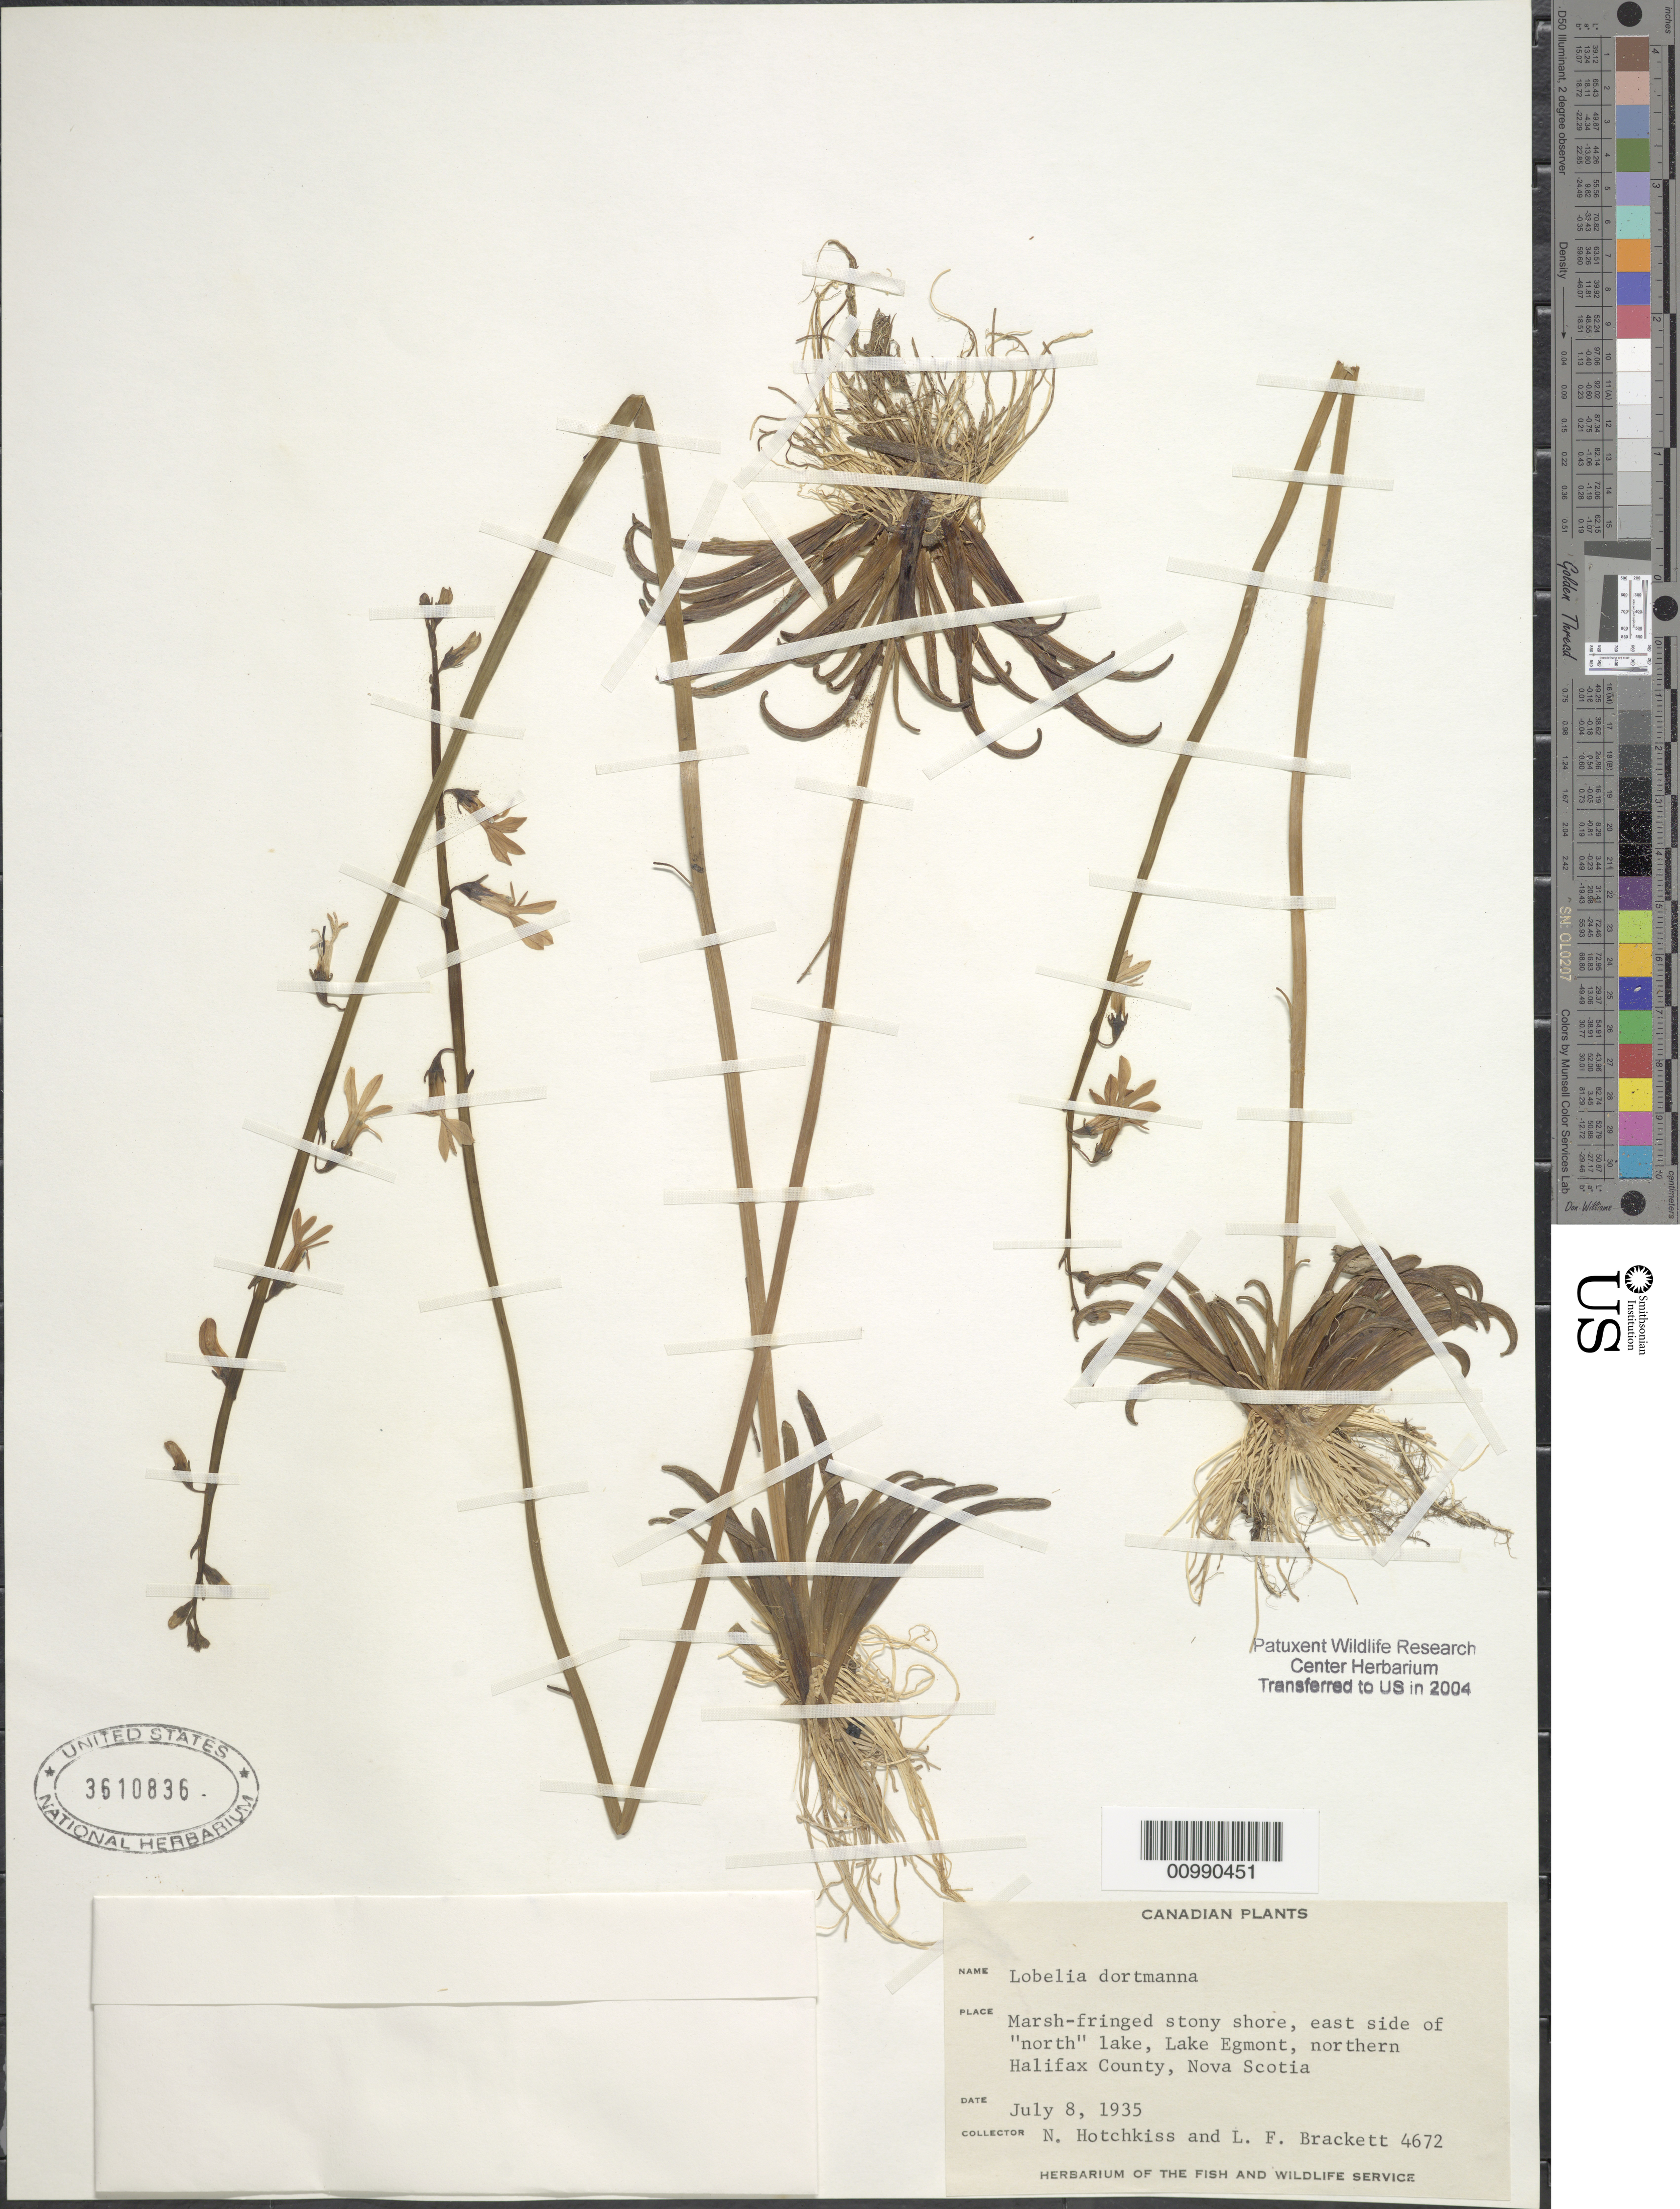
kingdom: Plantae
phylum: Tracheophyta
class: Magnoliopsida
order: Asterales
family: Campanulaceae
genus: Lobelia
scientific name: Lobelia dortmanna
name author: L.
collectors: N. Hotchkiss & L. Brackett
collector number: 4672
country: Canada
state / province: Nova Scotia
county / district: Halifax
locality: E side of North Lake, Lake Egmont.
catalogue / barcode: US 3610836